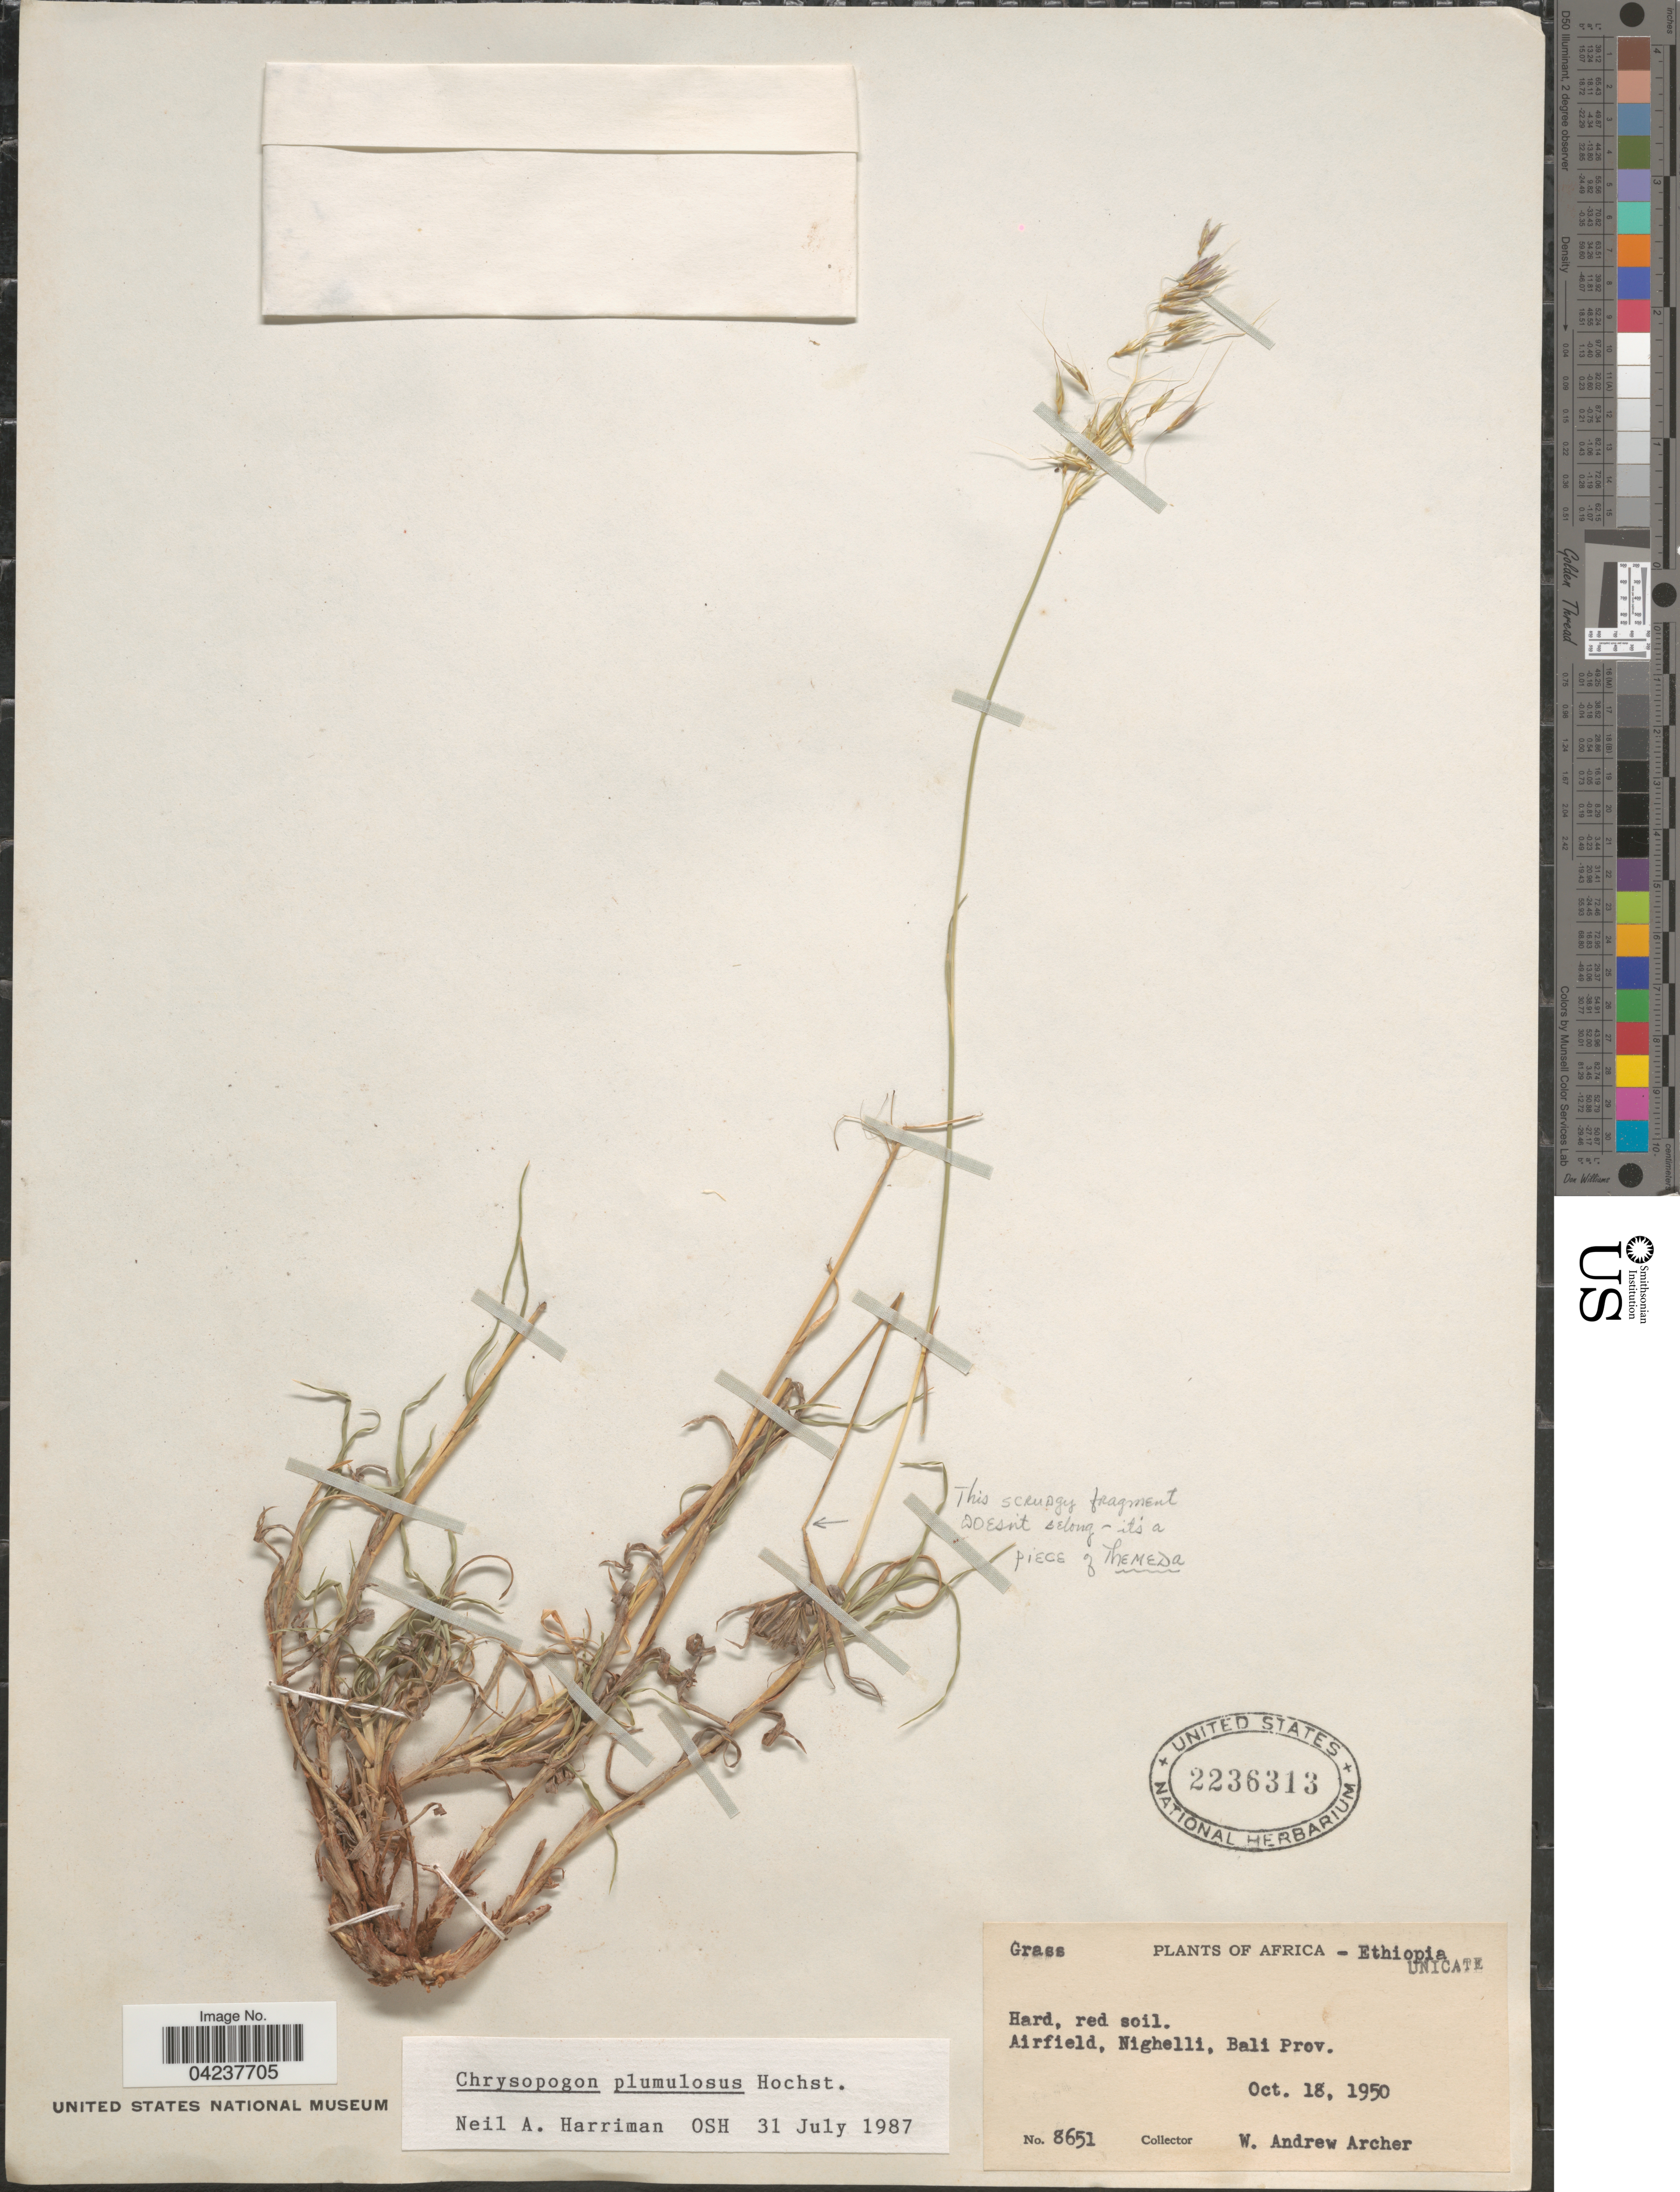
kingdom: Plantae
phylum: Tracheophyta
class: Liliopsida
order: Poales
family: Poaceae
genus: Chrysopogon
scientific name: Chrysopogon plumulosus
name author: Hochst.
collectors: W. A. Archer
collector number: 8651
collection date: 1950-10-18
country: Ethiopia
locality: Airfield, Nighelli, Bali Prov.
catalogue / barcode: US 2236313